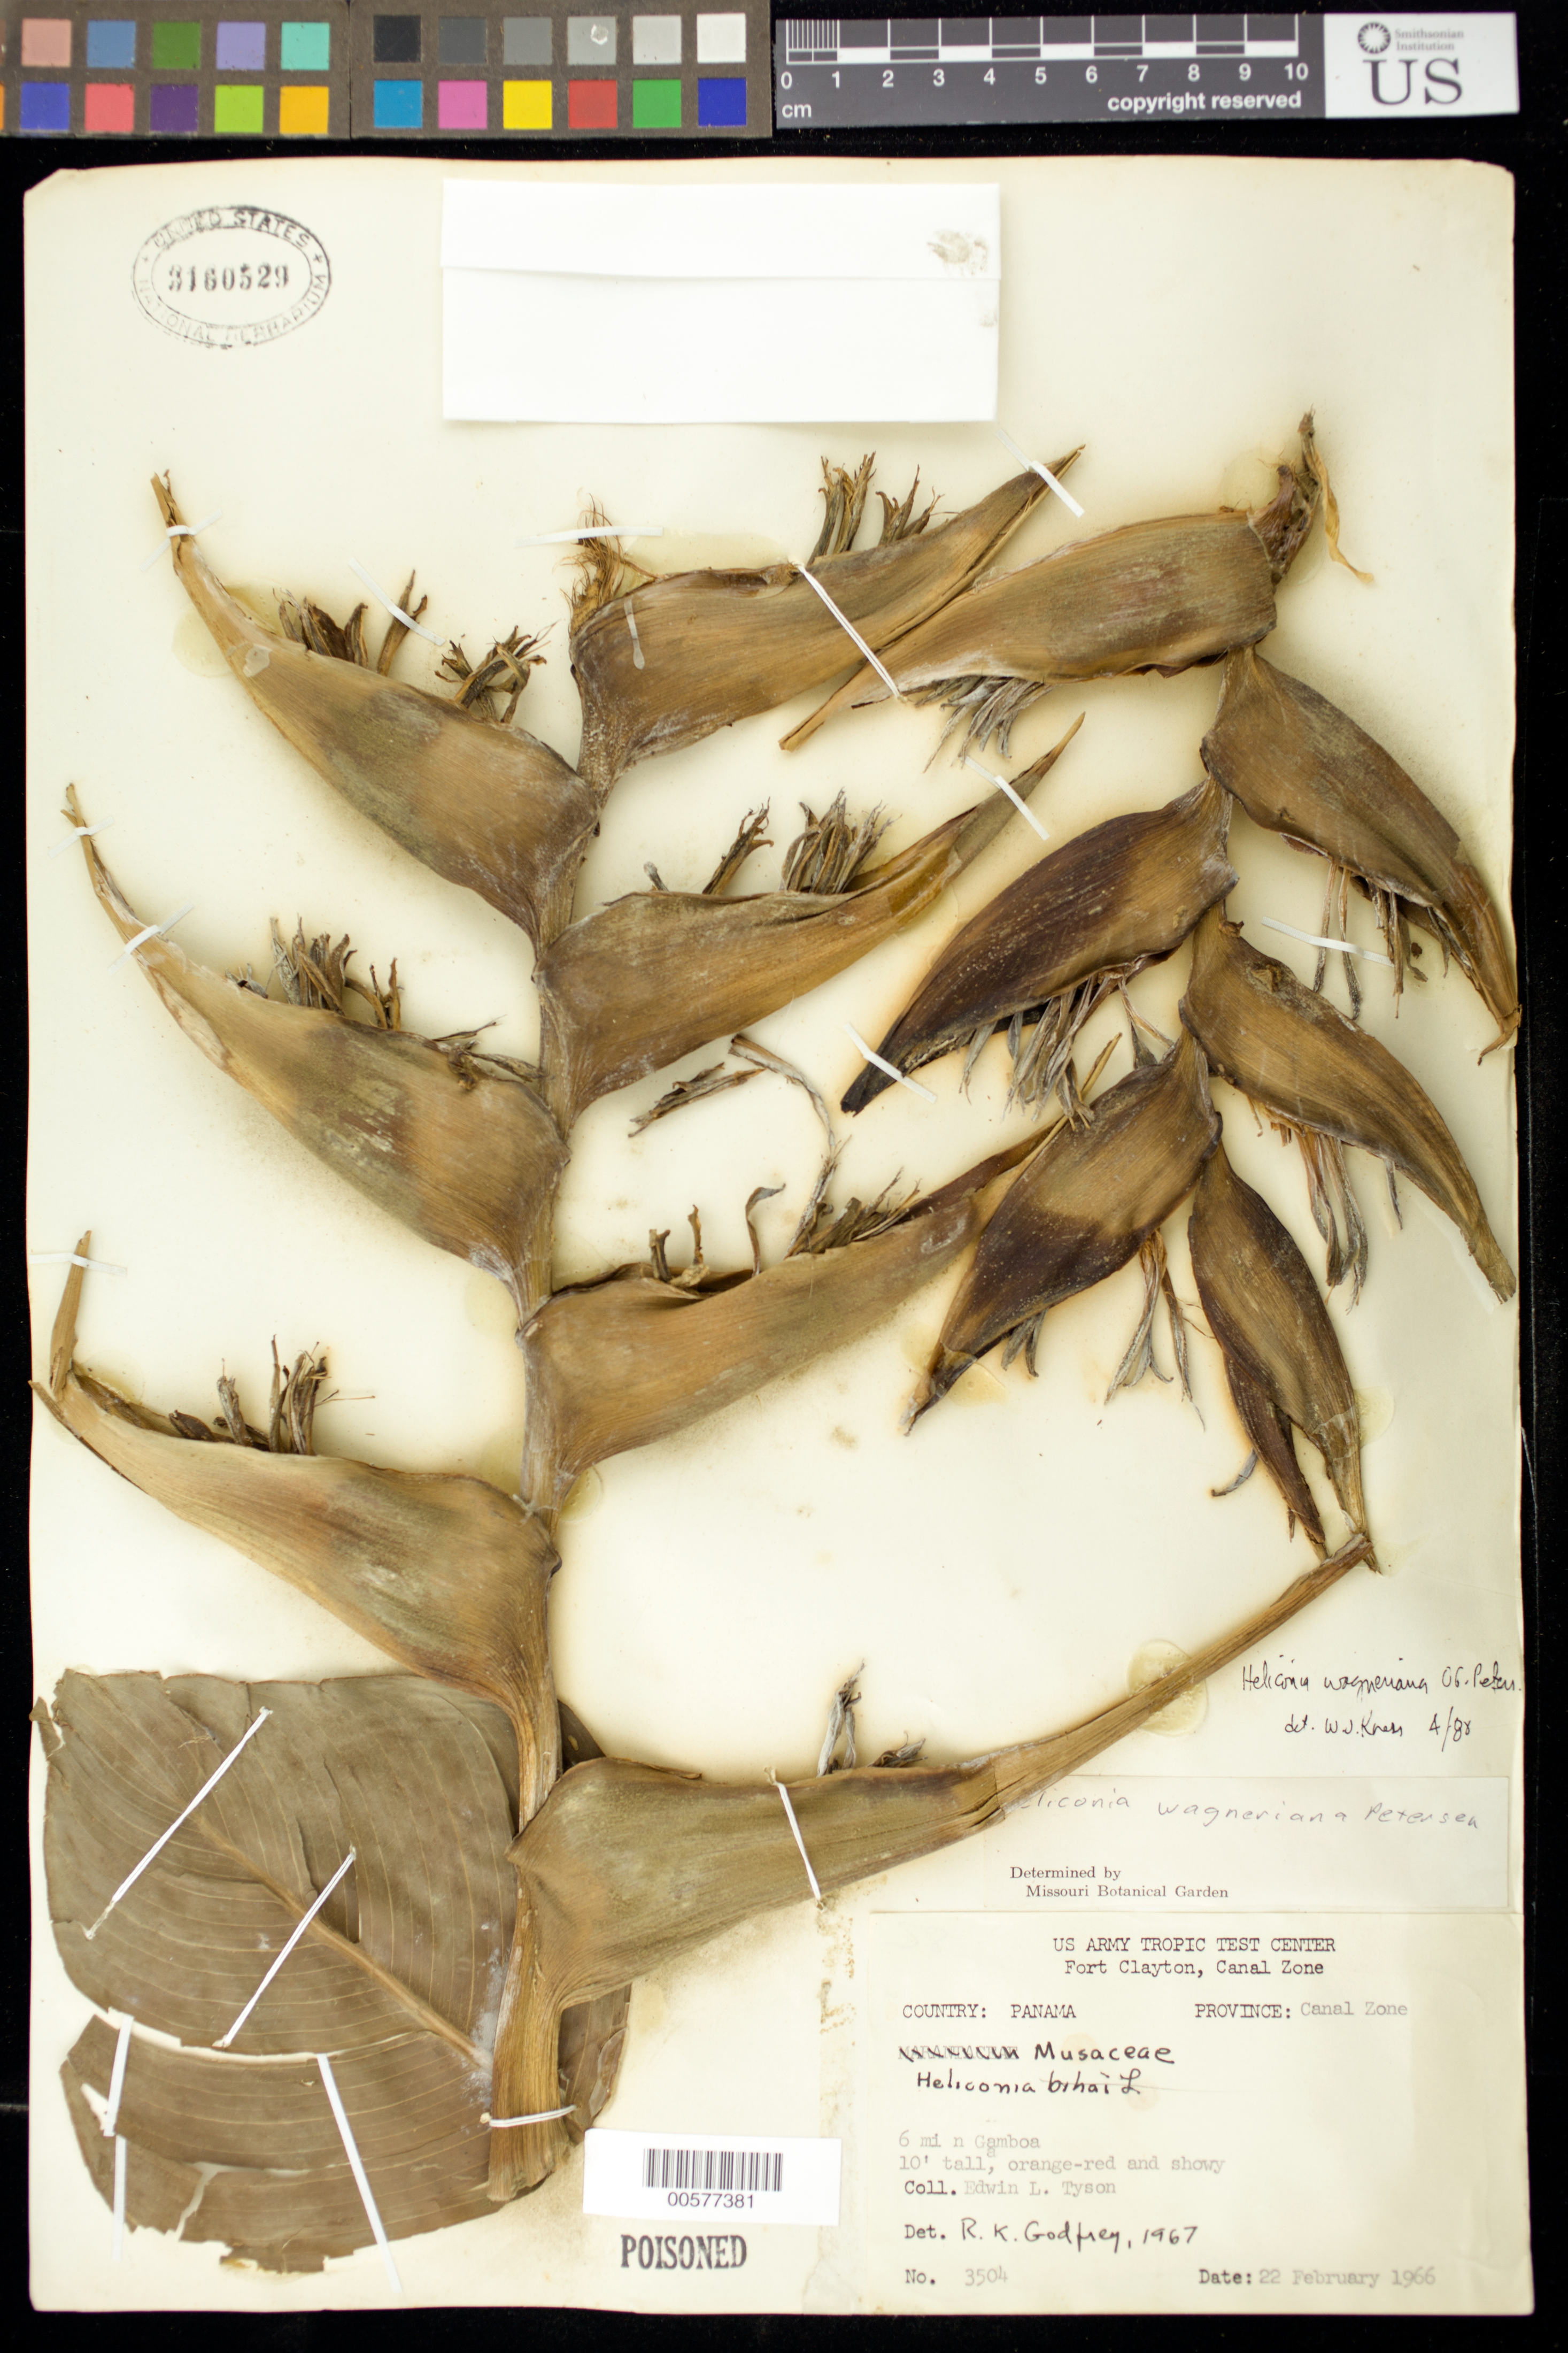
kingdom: Plantae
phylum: Tracheophyta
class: Liliopsida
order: Zingiberales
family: Heliconiaceae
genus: Heliconia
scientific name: Heliconia wagneriana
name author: Petersen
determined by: Godfrey, R. K.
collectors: E. L. Tyson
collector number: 3504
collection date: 1966-02-22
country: Panama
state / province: Colón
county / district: Canal Zone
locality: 6 mi N Gamboa.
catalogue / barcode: US 3160529